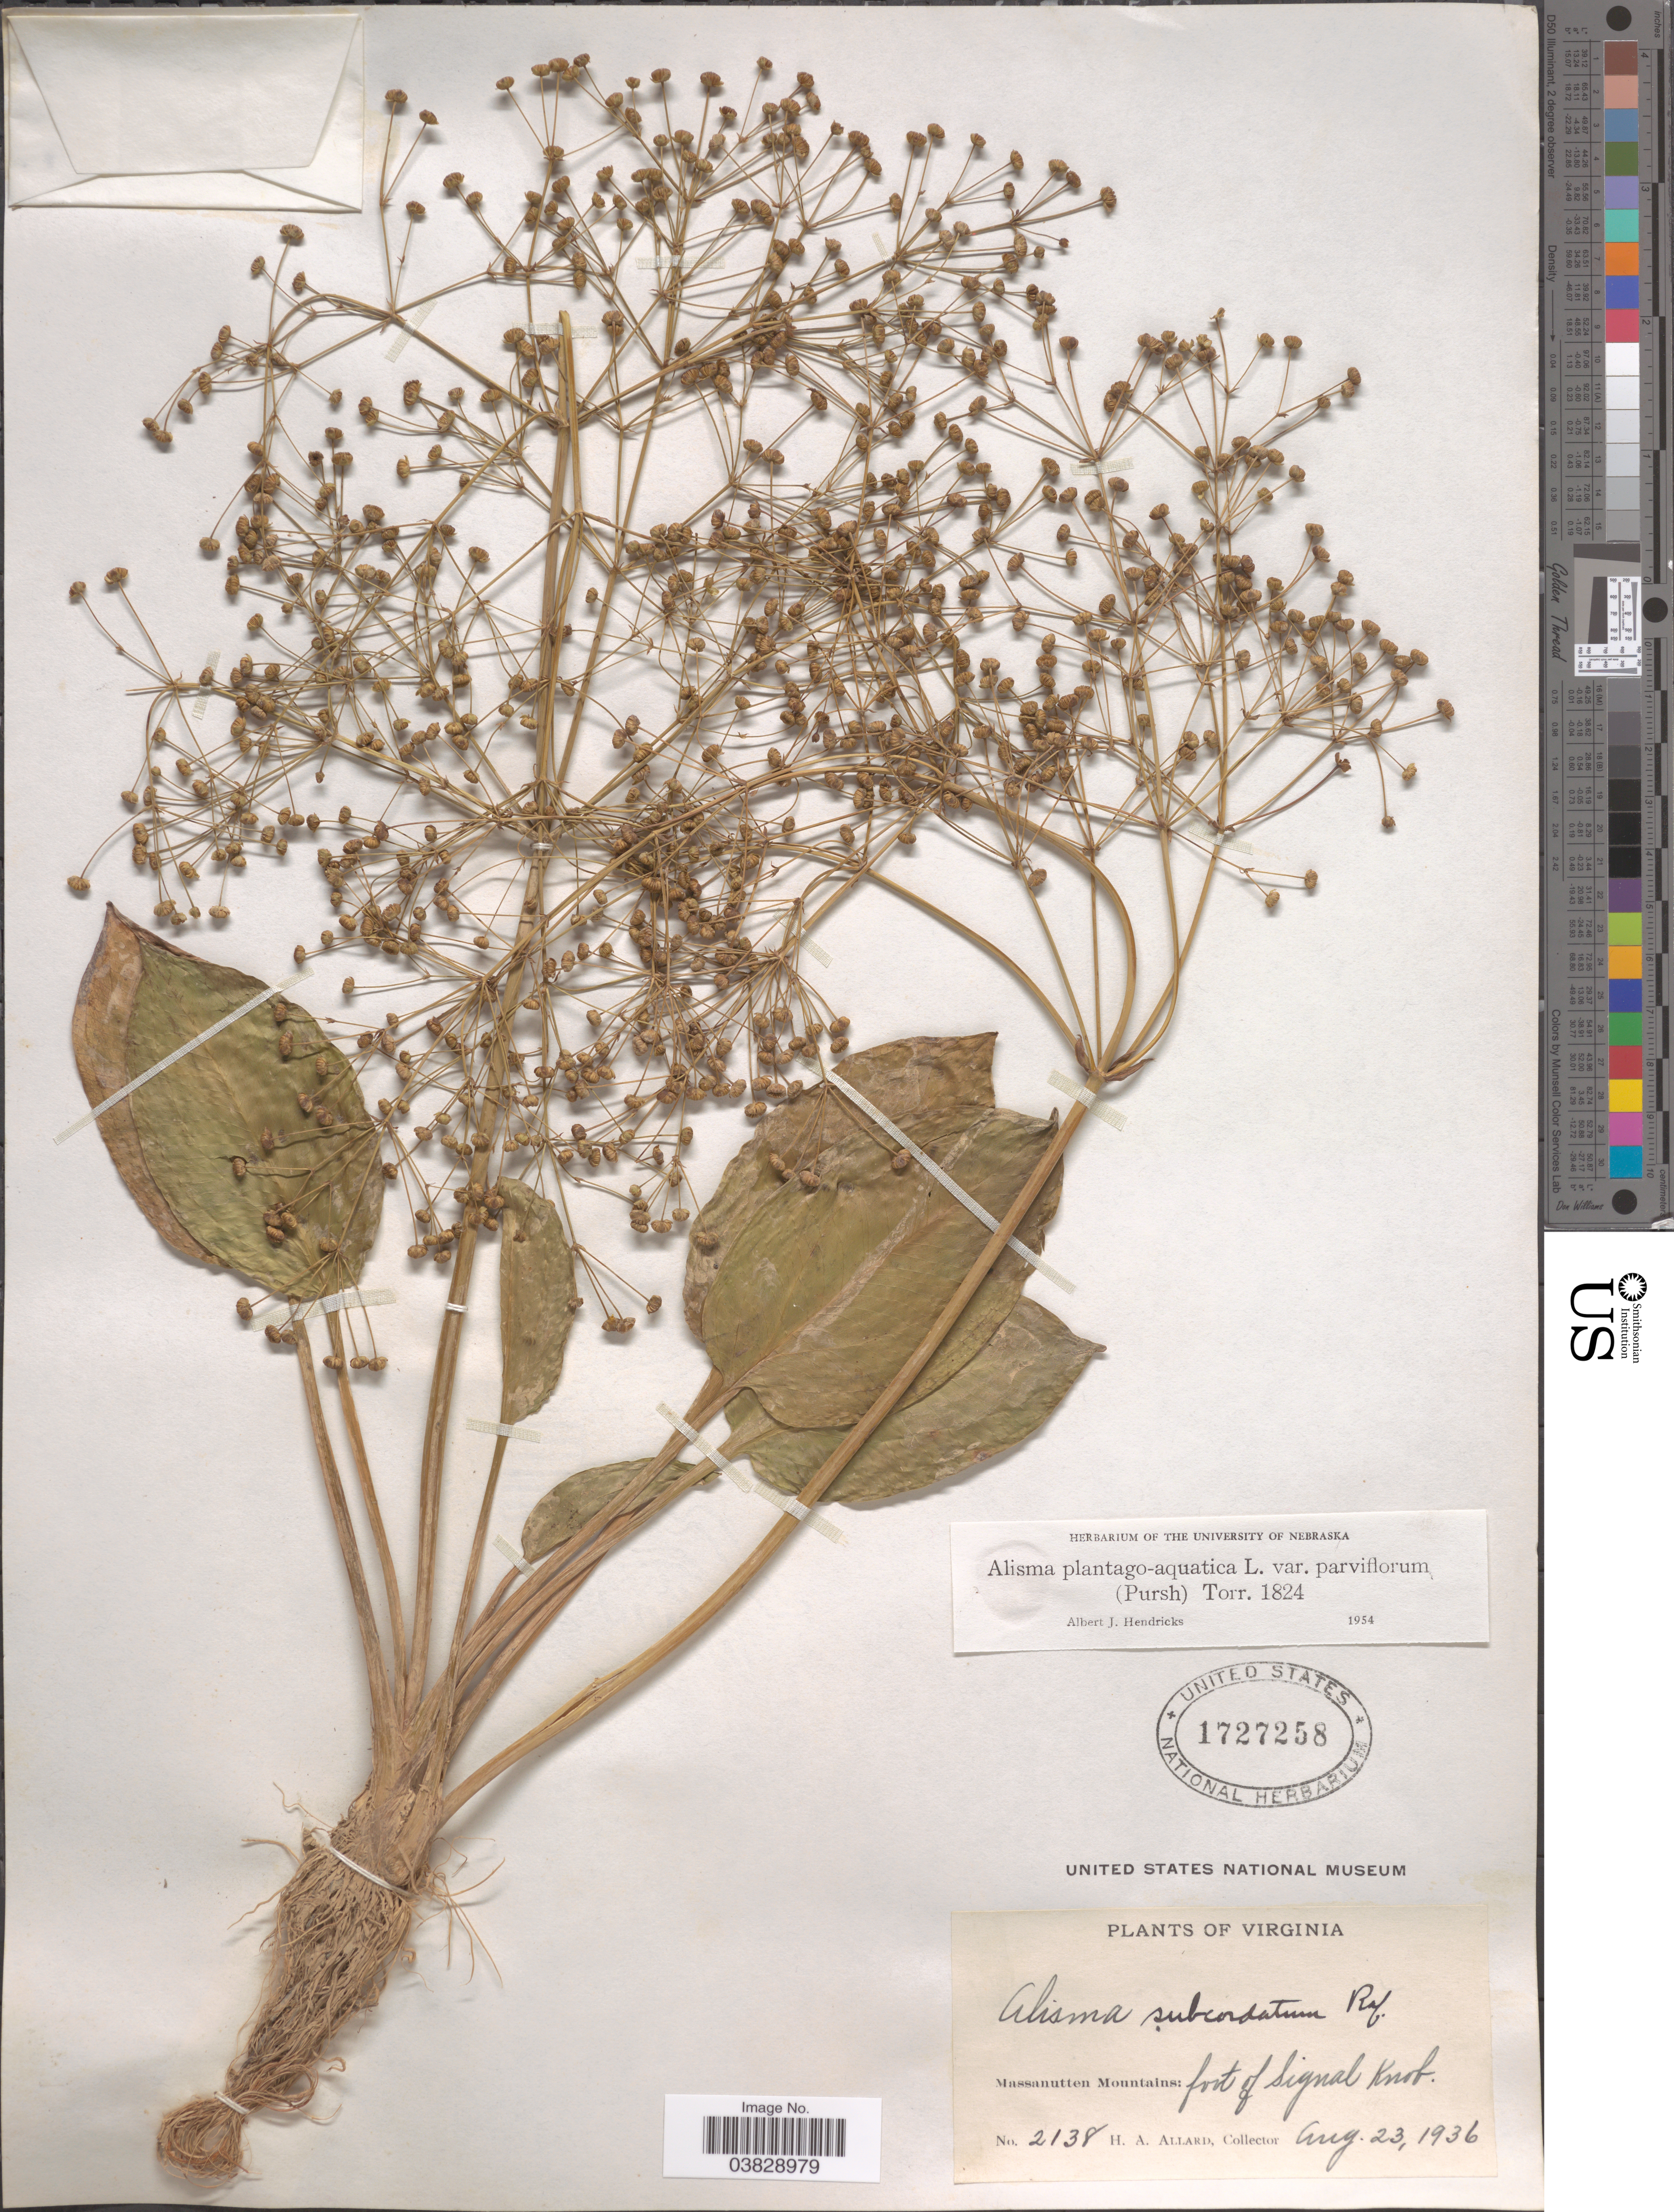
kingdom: Plantae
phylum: Tracheophyta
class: Liliopsida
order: Alismatales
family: Alismataceae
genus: Alisma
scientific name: Alisma plantago-aquatica var. parviflorum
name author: (Pursh) Torr.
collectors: H. A. Allard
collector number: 2138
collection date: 1936-08-23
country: United States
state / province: Virginia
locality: Massanutten Mountains: foot of Signal Knob.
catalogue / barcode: US 1727258